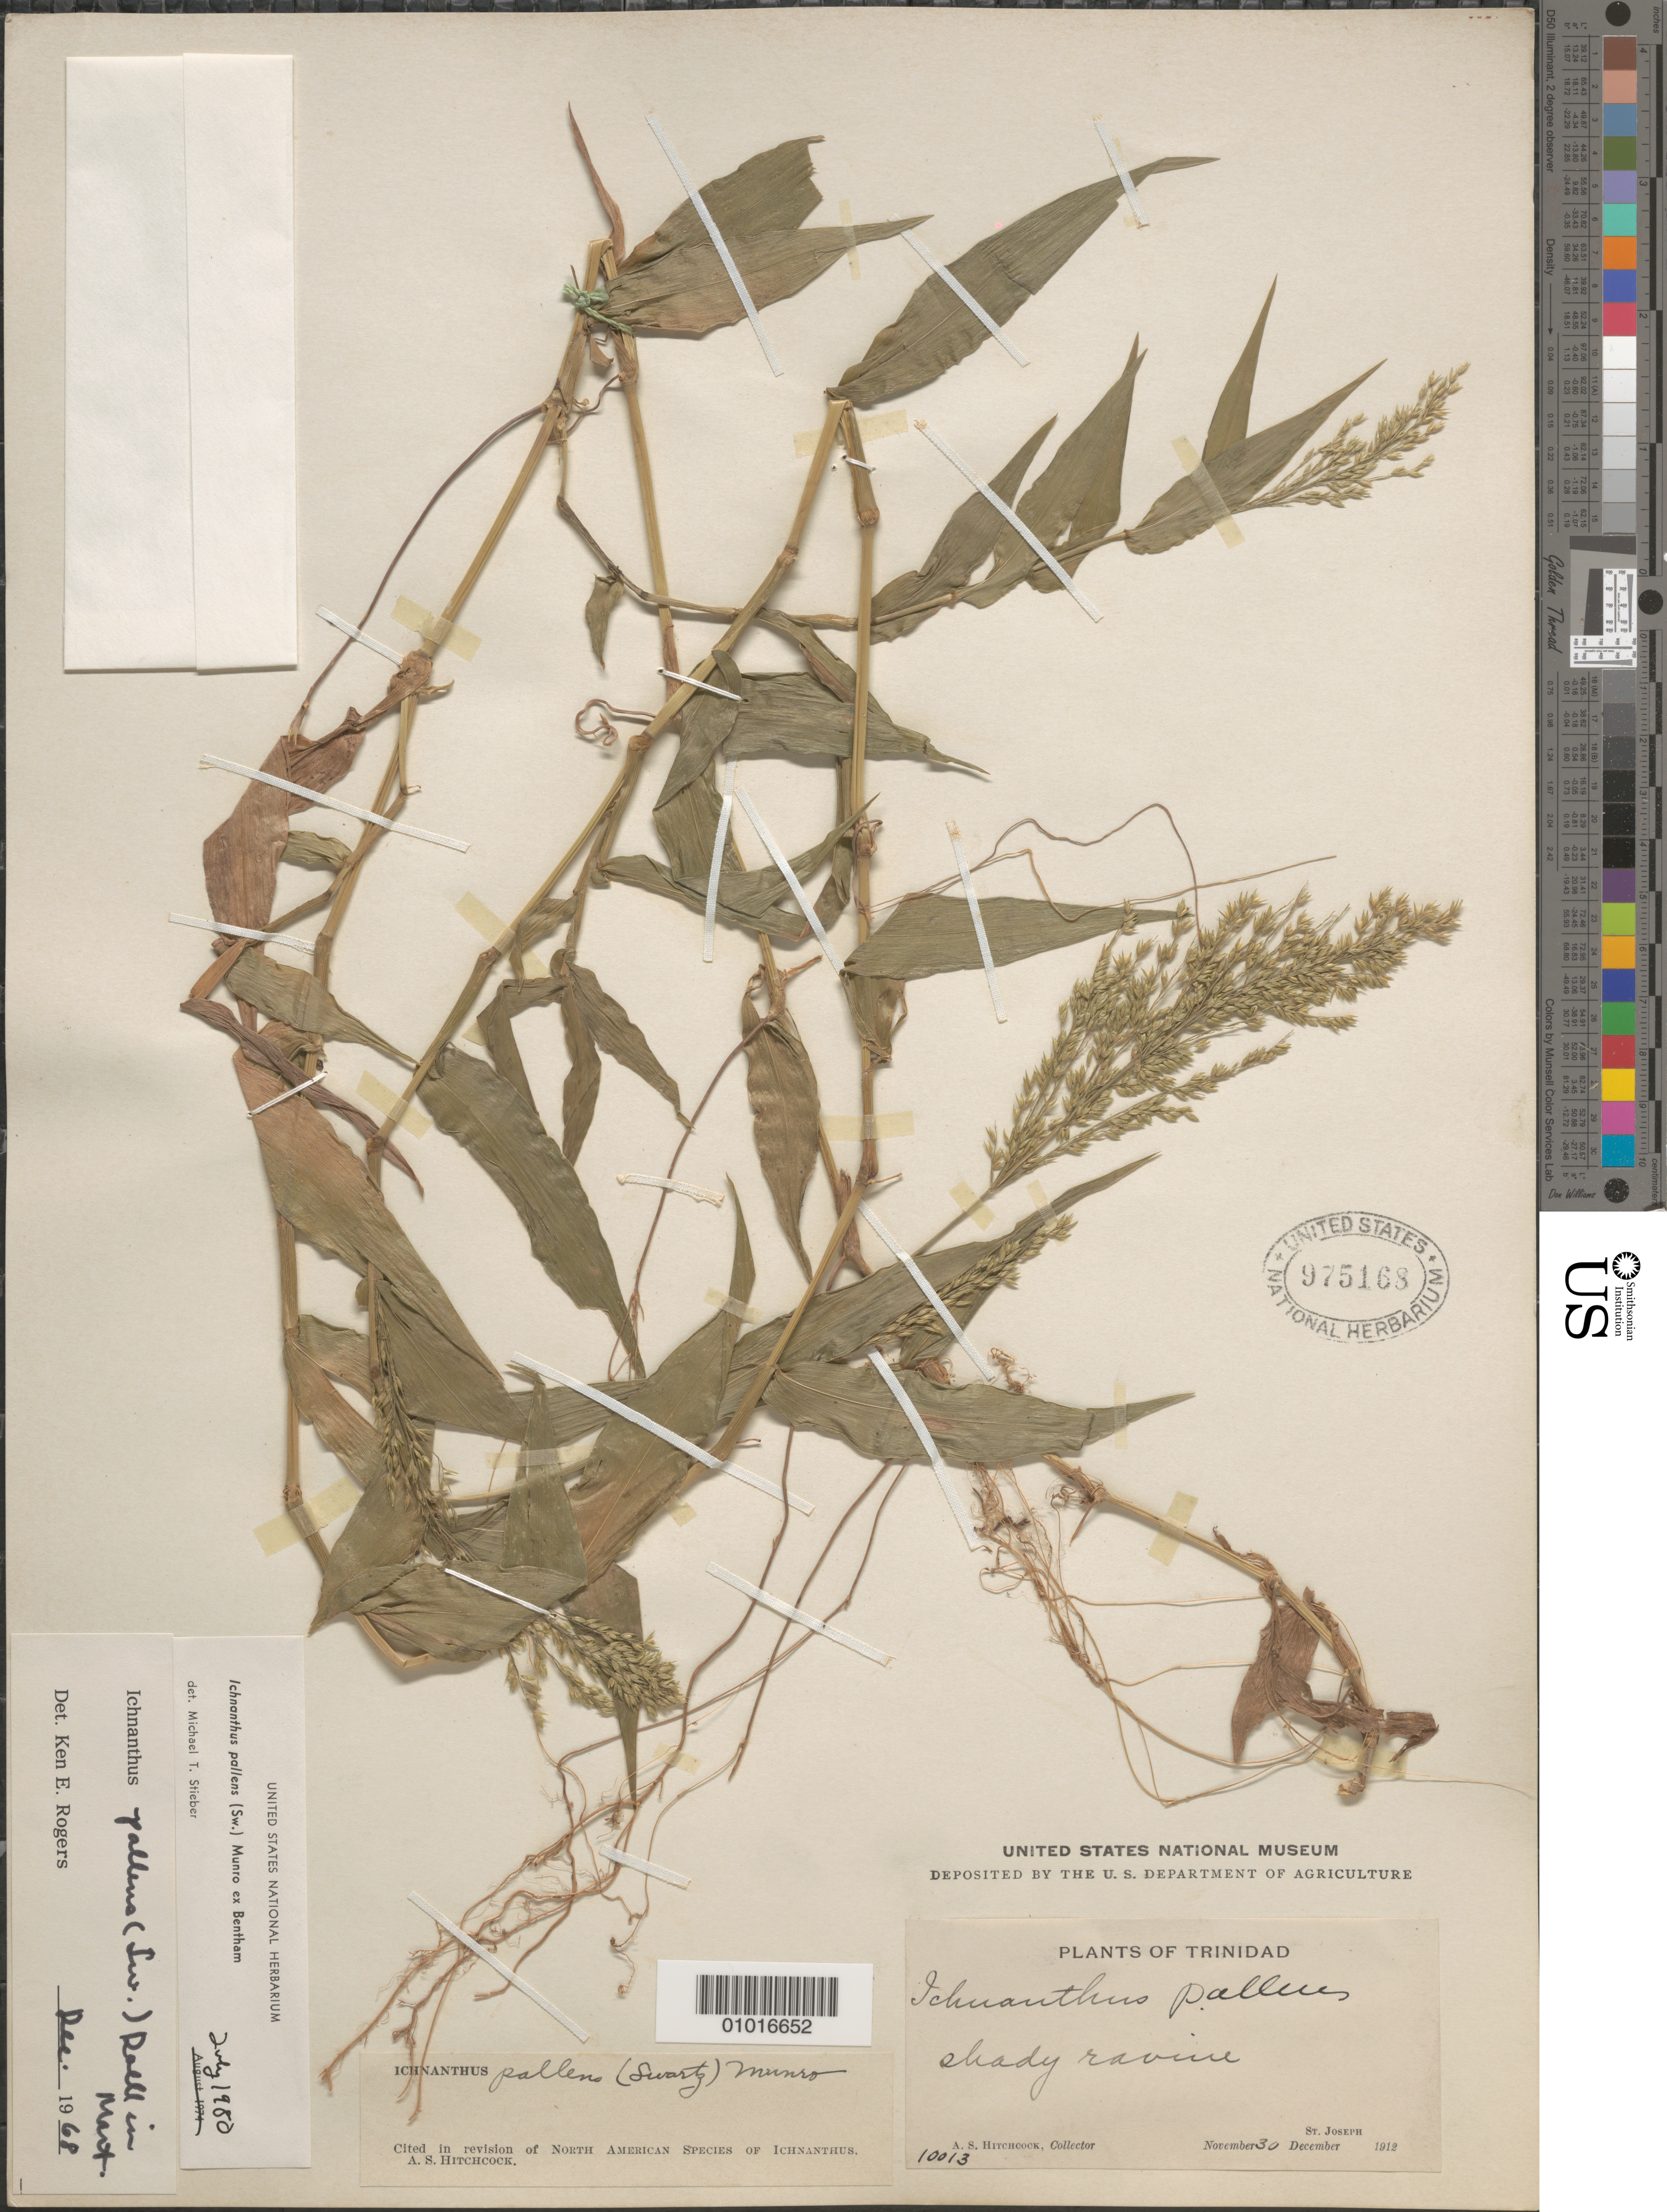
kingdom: Plantae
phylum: Tracheophyta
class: Liliopsida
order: Poales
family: Poaceae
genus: Ichnanthus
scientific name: Ichnanthus pallens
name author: (Sw.) Munro ex Benth.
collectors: A. S. Hitchcock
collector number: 10013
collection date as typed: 30 Nov 1912 or 30 Dec 1912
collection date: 1912-11-30 or 1912-12-30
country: Trinidad and Tobago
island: Trinidad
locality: St. Joseph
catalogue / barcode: US 975168